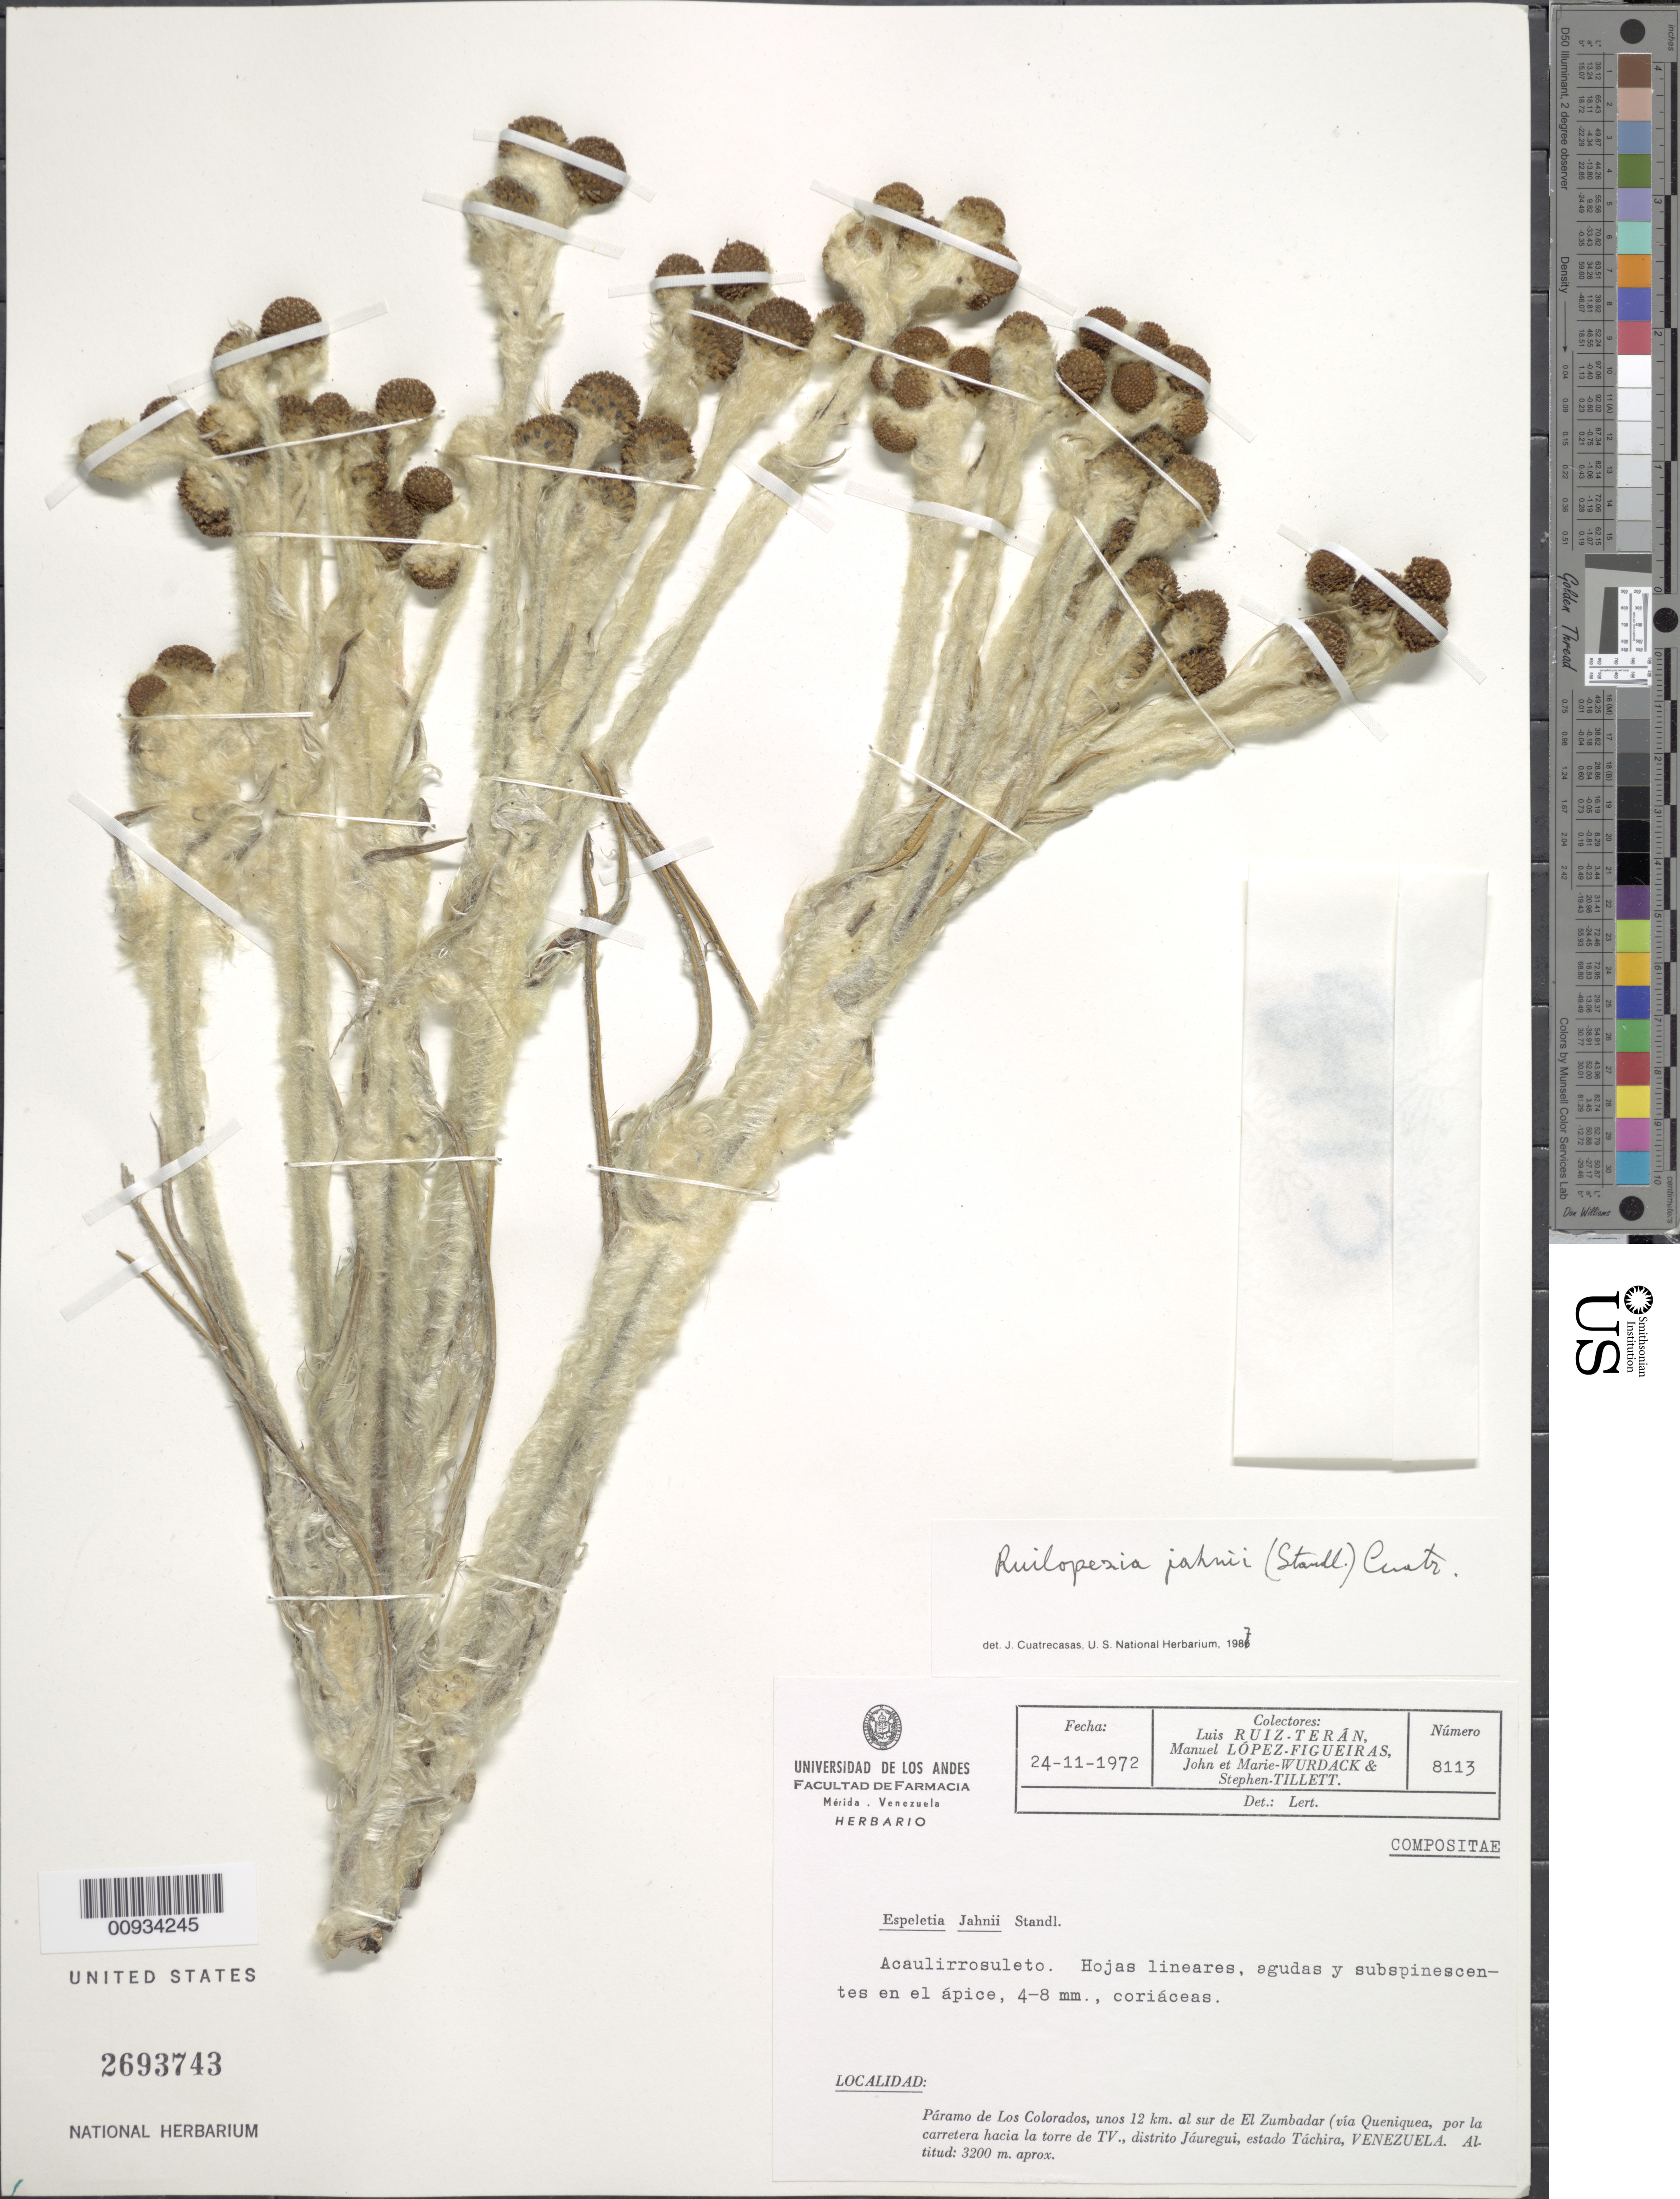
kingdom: Plantae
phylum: Tracheophyta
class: Magnoliopsida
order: Asterales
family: Asteraceae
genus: Ruilopezia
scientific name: Ruilopezia jahnii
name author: (Standl.) Cuatrec.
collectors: L. Teran, M. López Figueiras, J. J. Wurdack & M. L. Wurdack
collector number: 8113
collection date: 1972-11-24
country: Venezuela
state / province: Tachira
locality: Paramo de Los Colorados, unos 12 km al sur de El Zumbadar (via Queniquea, por la carretera hacia la torre de TV, Distrito Jauregui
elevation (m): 3200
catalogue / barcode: US 2693743